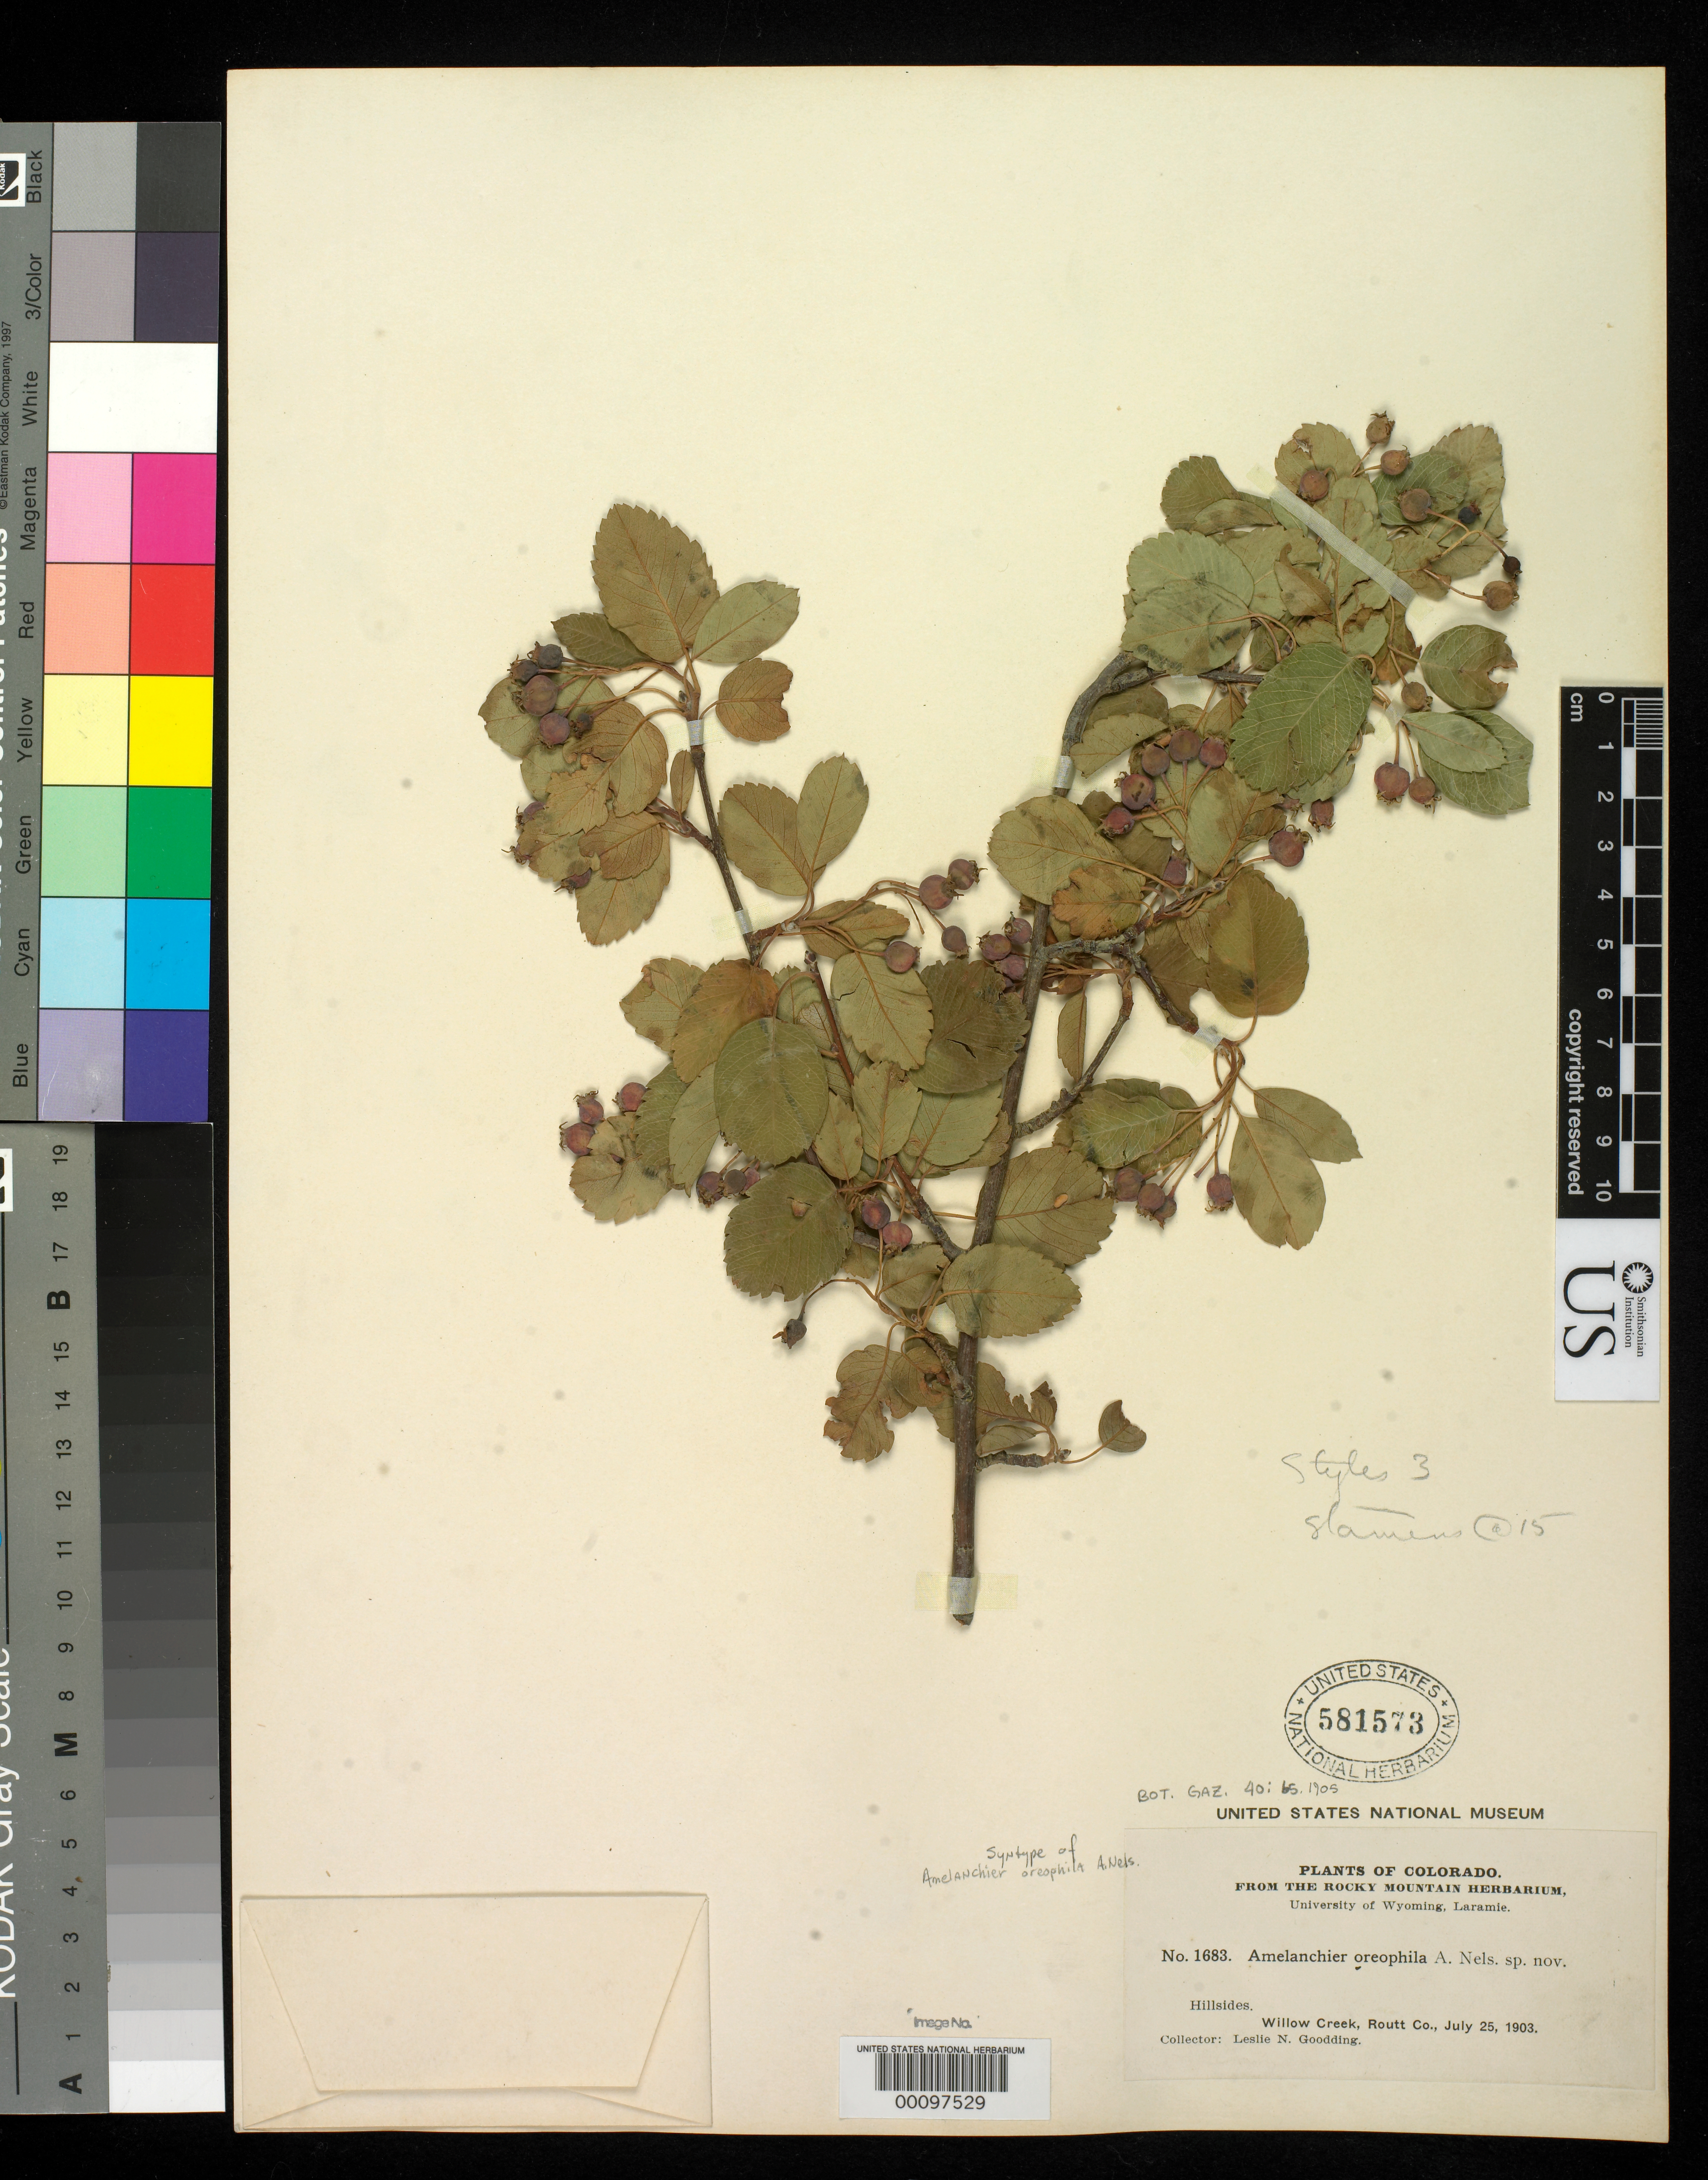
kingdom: Plantae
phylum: Tracheophyta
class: Magnoliopsida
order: Rosales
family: Rosaceae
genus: Amelanchier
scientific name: Amelanchier oreophila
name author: A. Nelson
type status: Syntype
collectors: L. N. Goodding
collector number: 1683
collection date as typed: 25 Jul 1903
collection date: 1903-07-25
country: United States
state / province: Colorado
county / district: Routt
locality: Willow Creek.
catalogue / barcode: US 581573